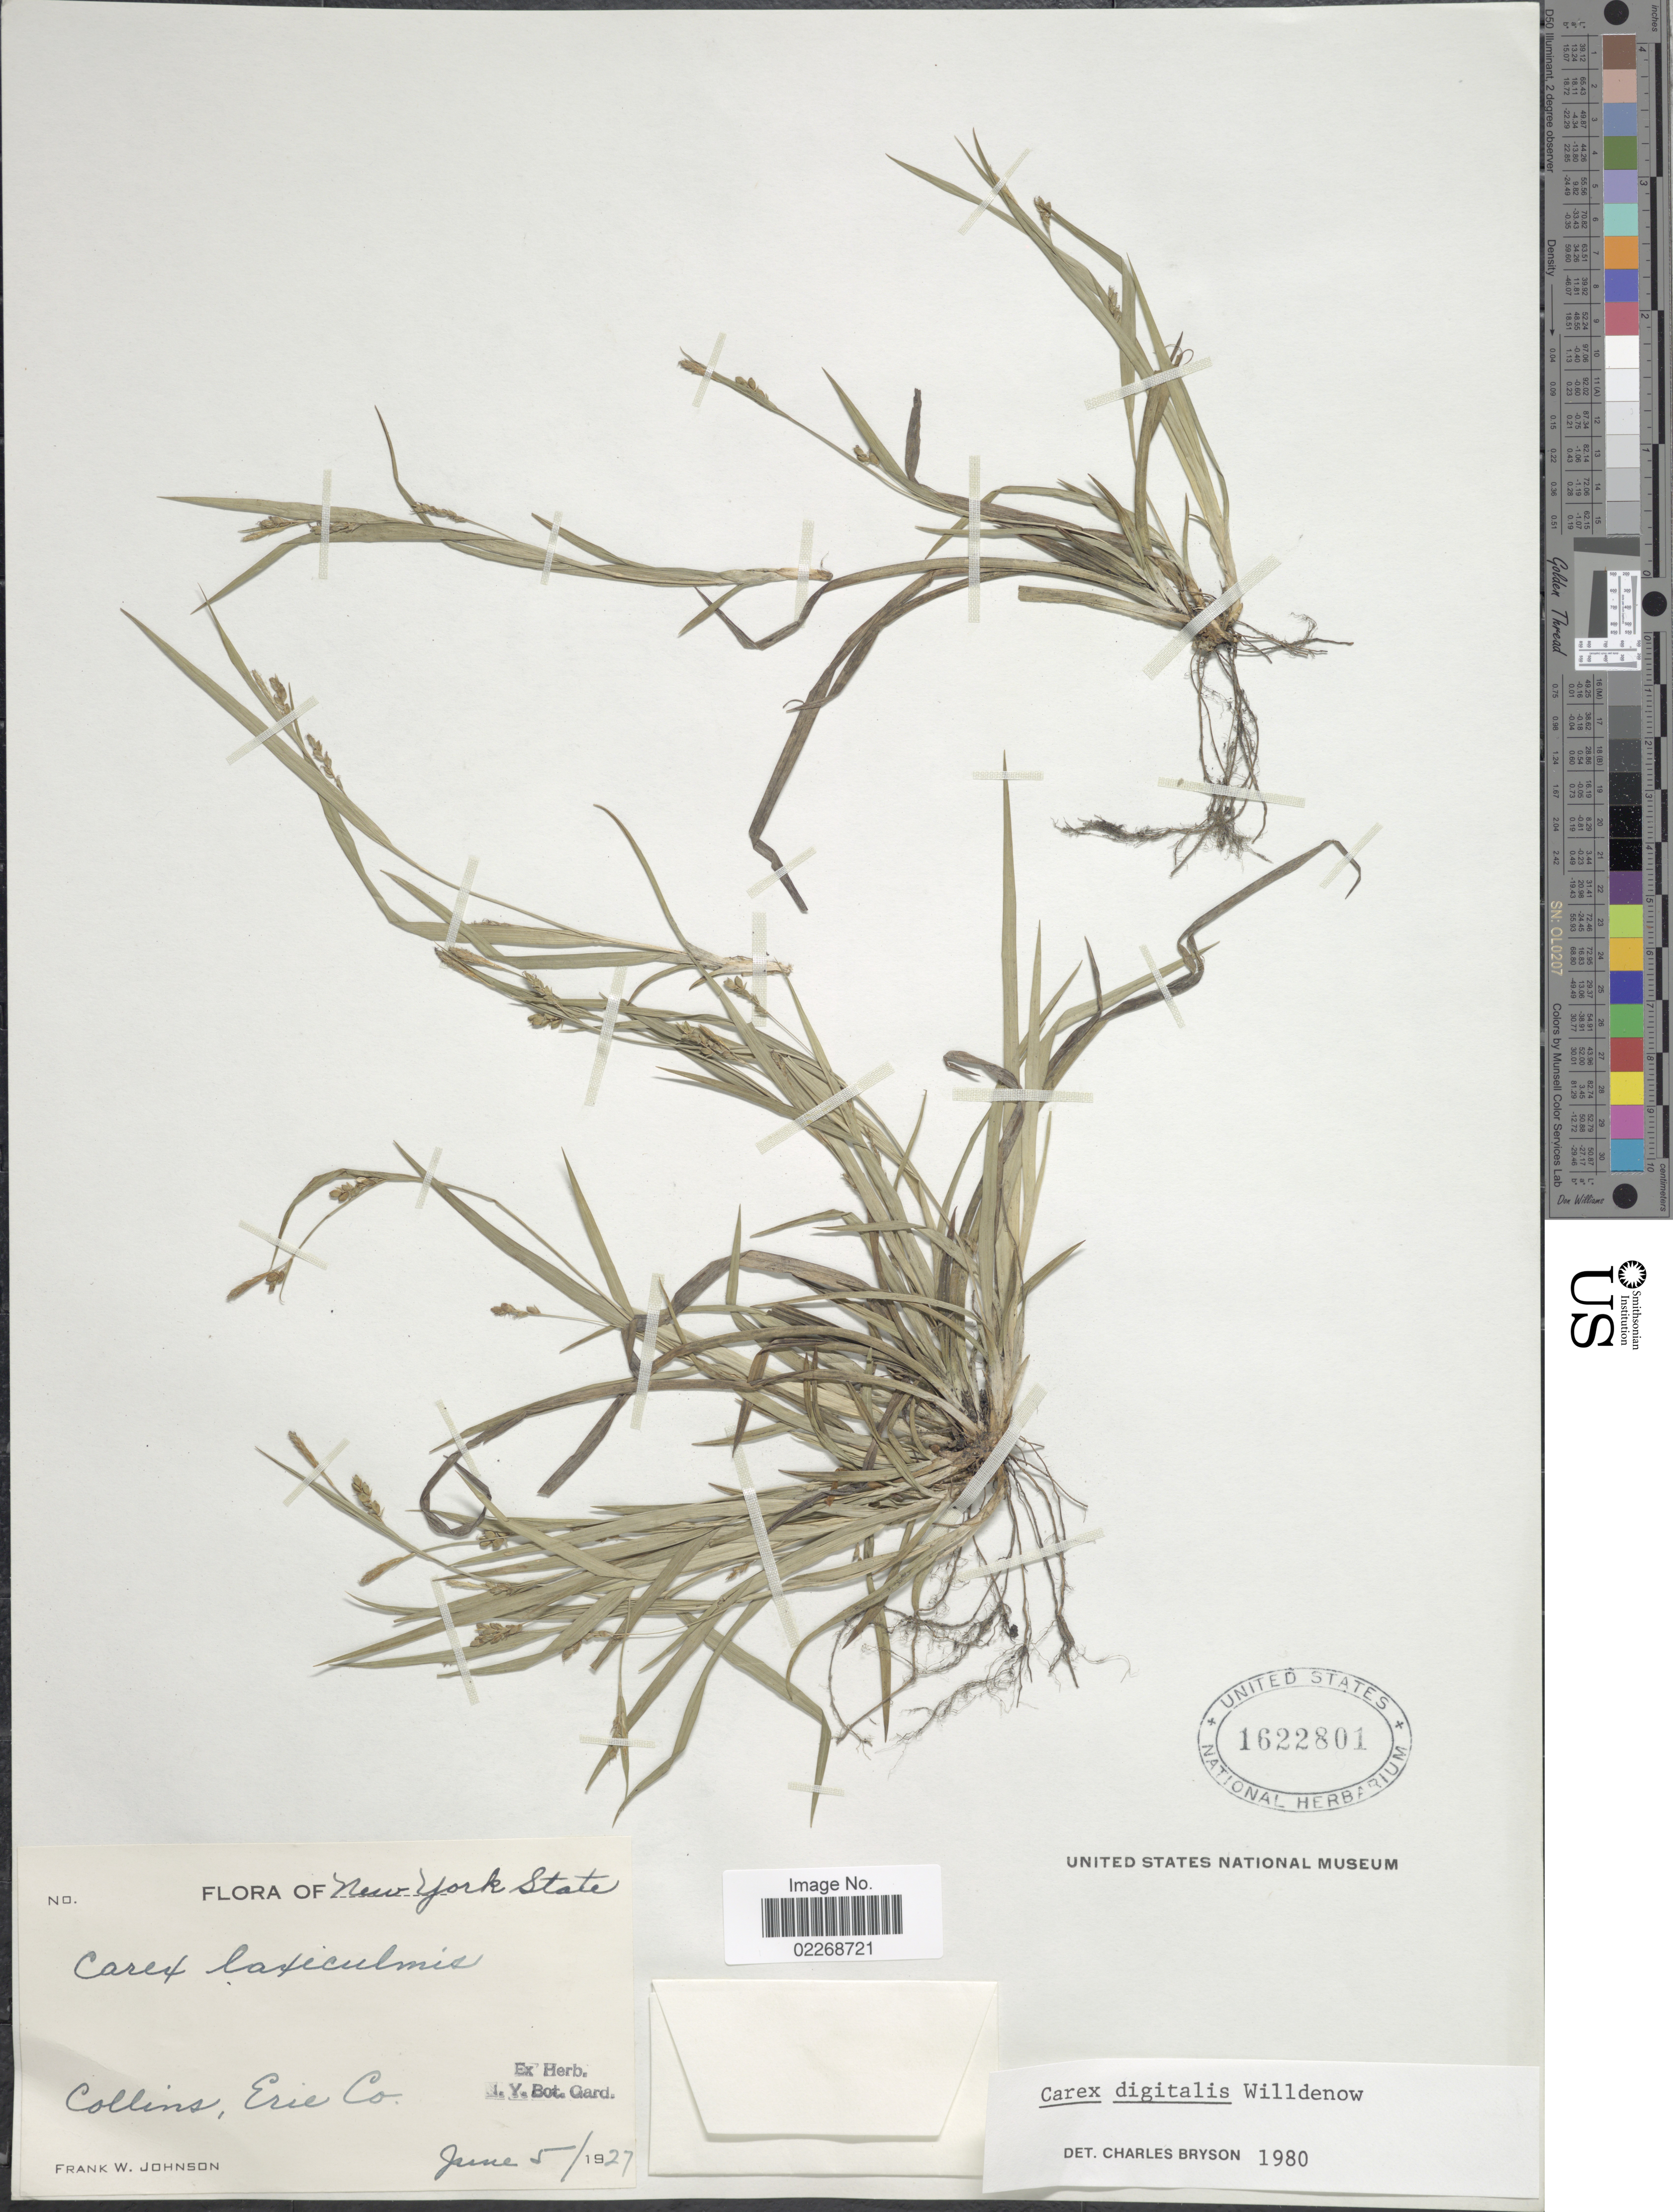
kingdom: Plantae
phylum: Tracheophyta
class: Liliopsida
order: Poales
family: Cyperaceae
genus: Carex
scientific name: Carex digitalis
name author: Willd.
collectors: F. W. Johnson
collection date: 1927-06-05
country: United States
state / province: New York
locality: New York State. Collins, Erie Co.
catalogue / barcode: US 1622801